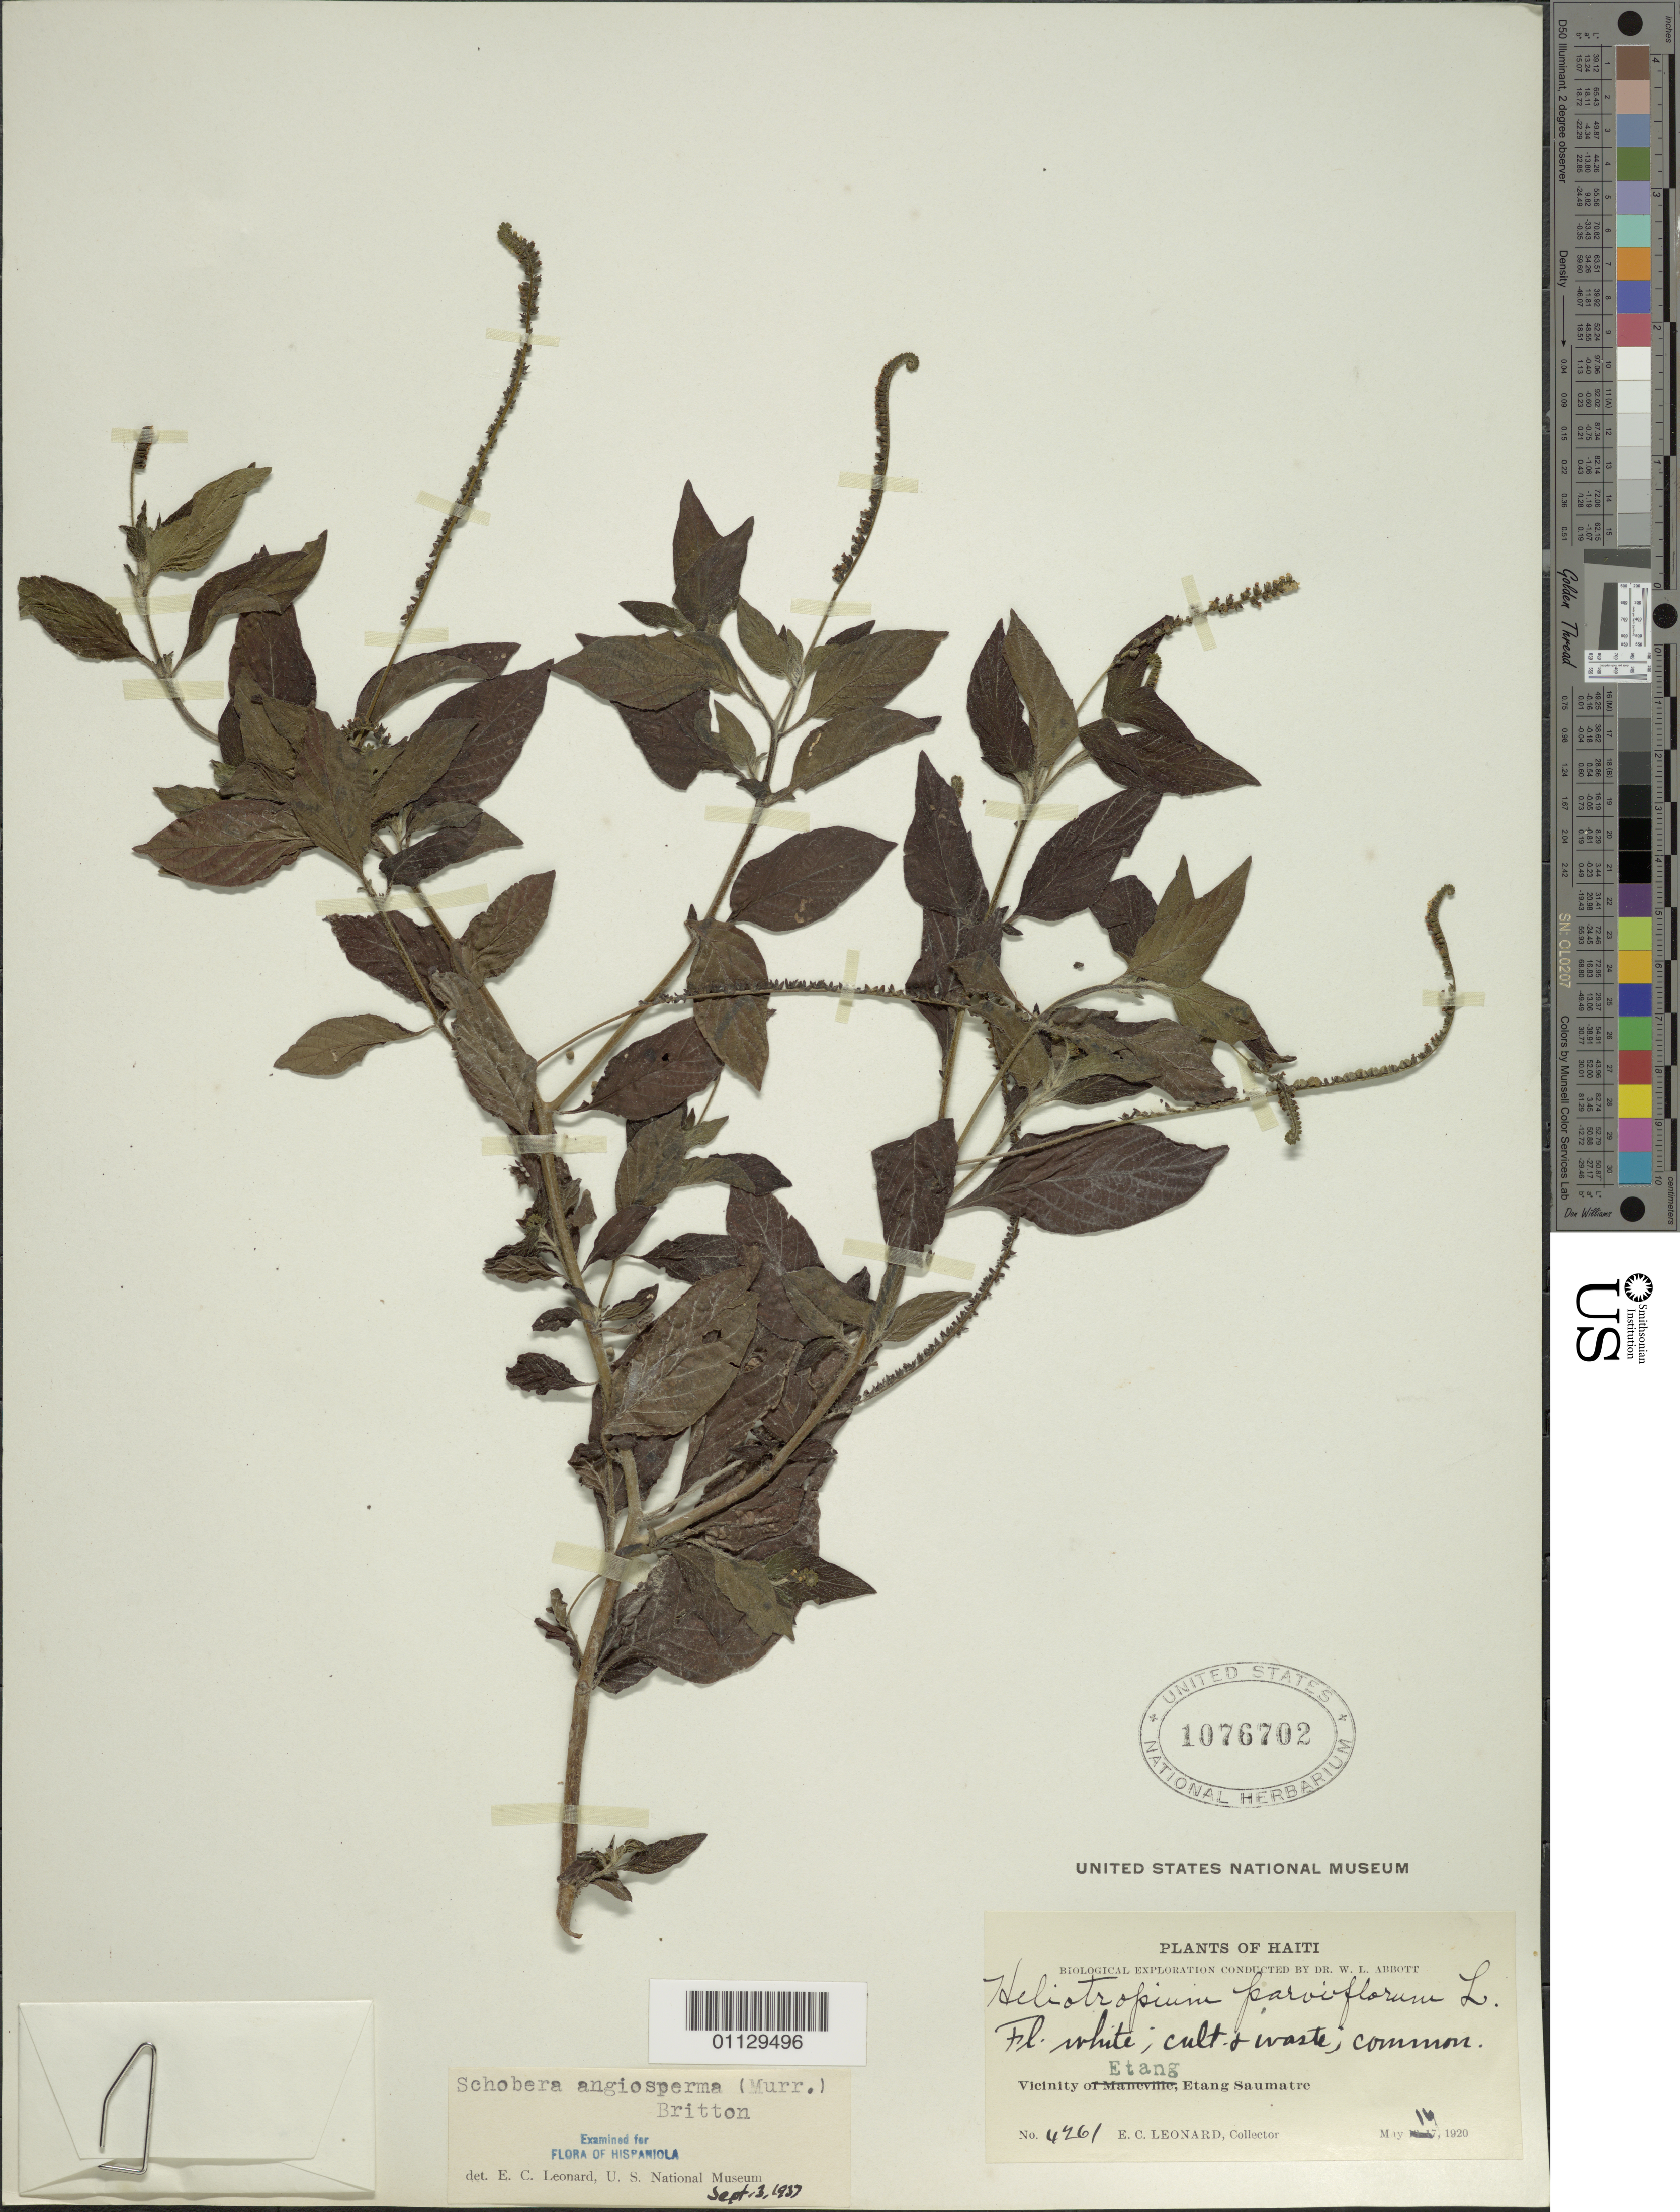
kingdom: Plantae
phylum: Tracheophyta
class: Magnoliopsida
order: Boraginales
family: Heliotropiaceae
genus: Schobera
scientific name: Schobera angiosperma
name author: (Murr.) Britton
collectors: E. C. Leonard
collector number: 4261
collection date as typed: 16 May 1920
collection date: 1920-05-16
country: Haiti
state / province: Óuest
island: Hispaniola I.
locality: Vicinity of Etang, Etang Saumatre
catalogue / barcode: US 1076702